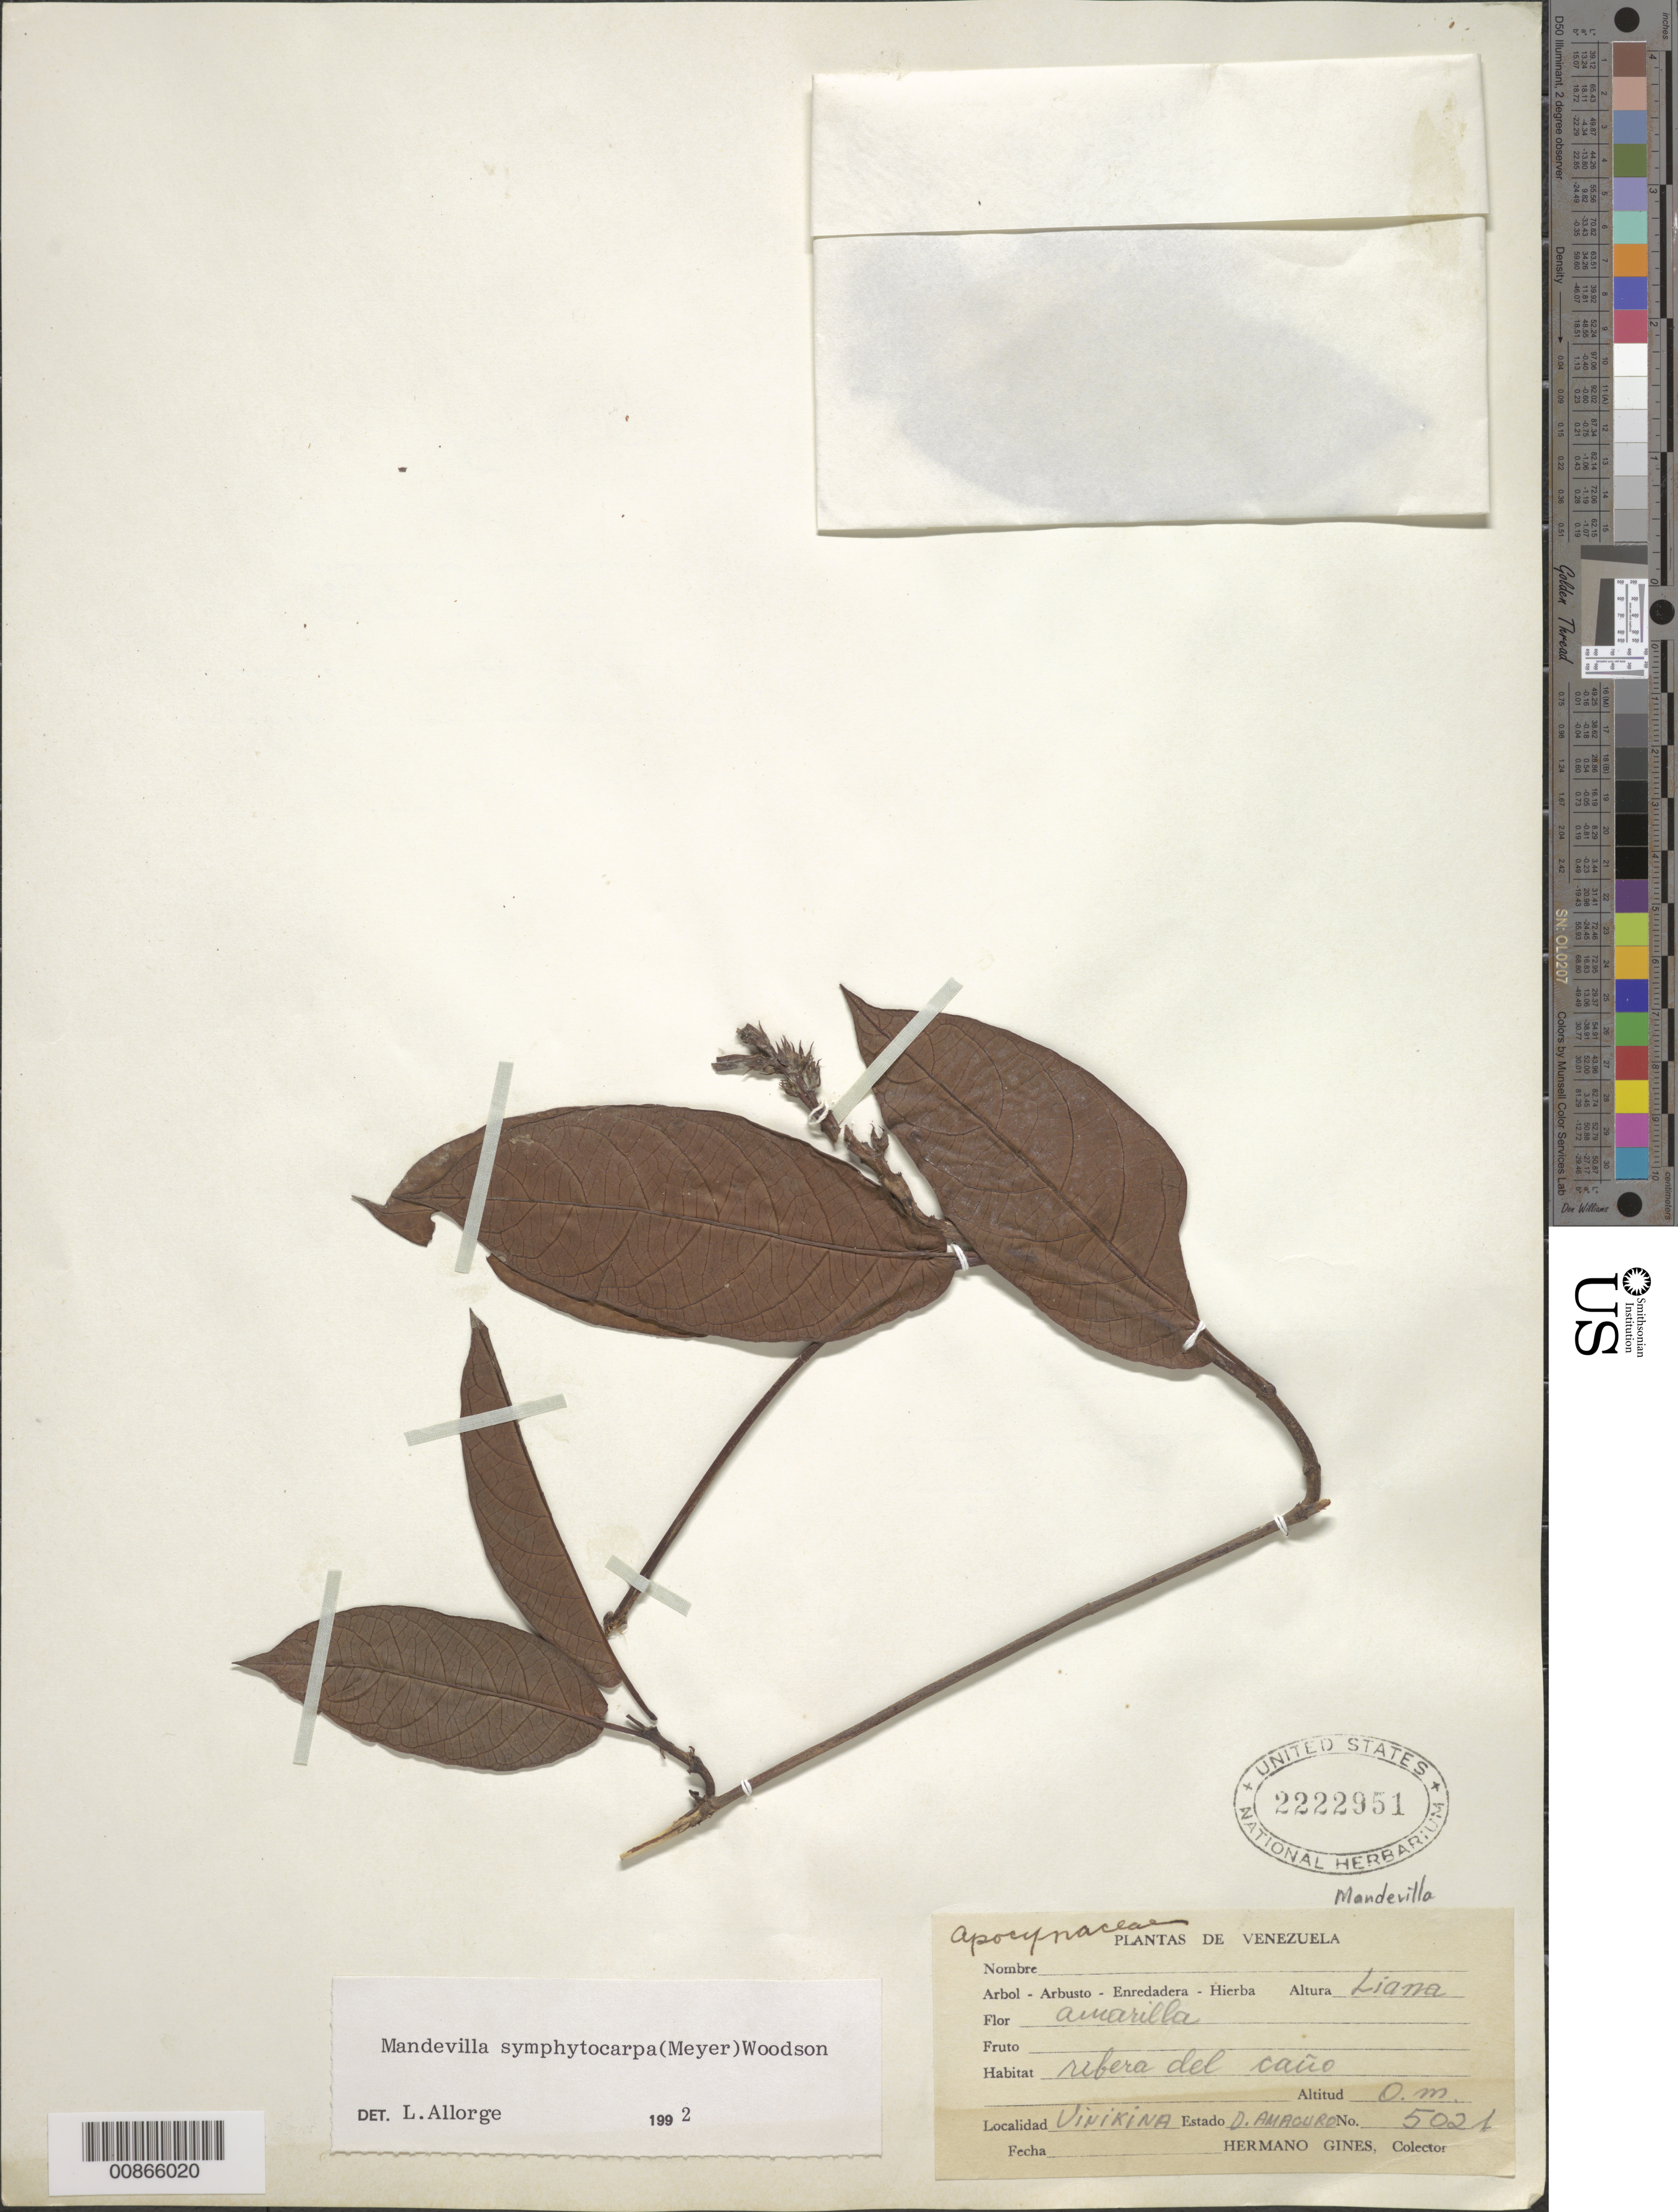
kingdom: Plantae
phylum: Tracheophyta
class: Magnoliopsida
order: Gentianales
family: Apocynaceae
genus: Mandevilla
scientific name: Mandevilla symphitocarpa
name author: (G. Mey.) Woodson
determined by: Allorge, L.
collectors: H. Gines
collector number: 5021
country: Venezuela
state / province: Delta Amacuro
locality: C. Wiuiquina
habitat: Rivera del caño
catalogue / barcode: US 2222951